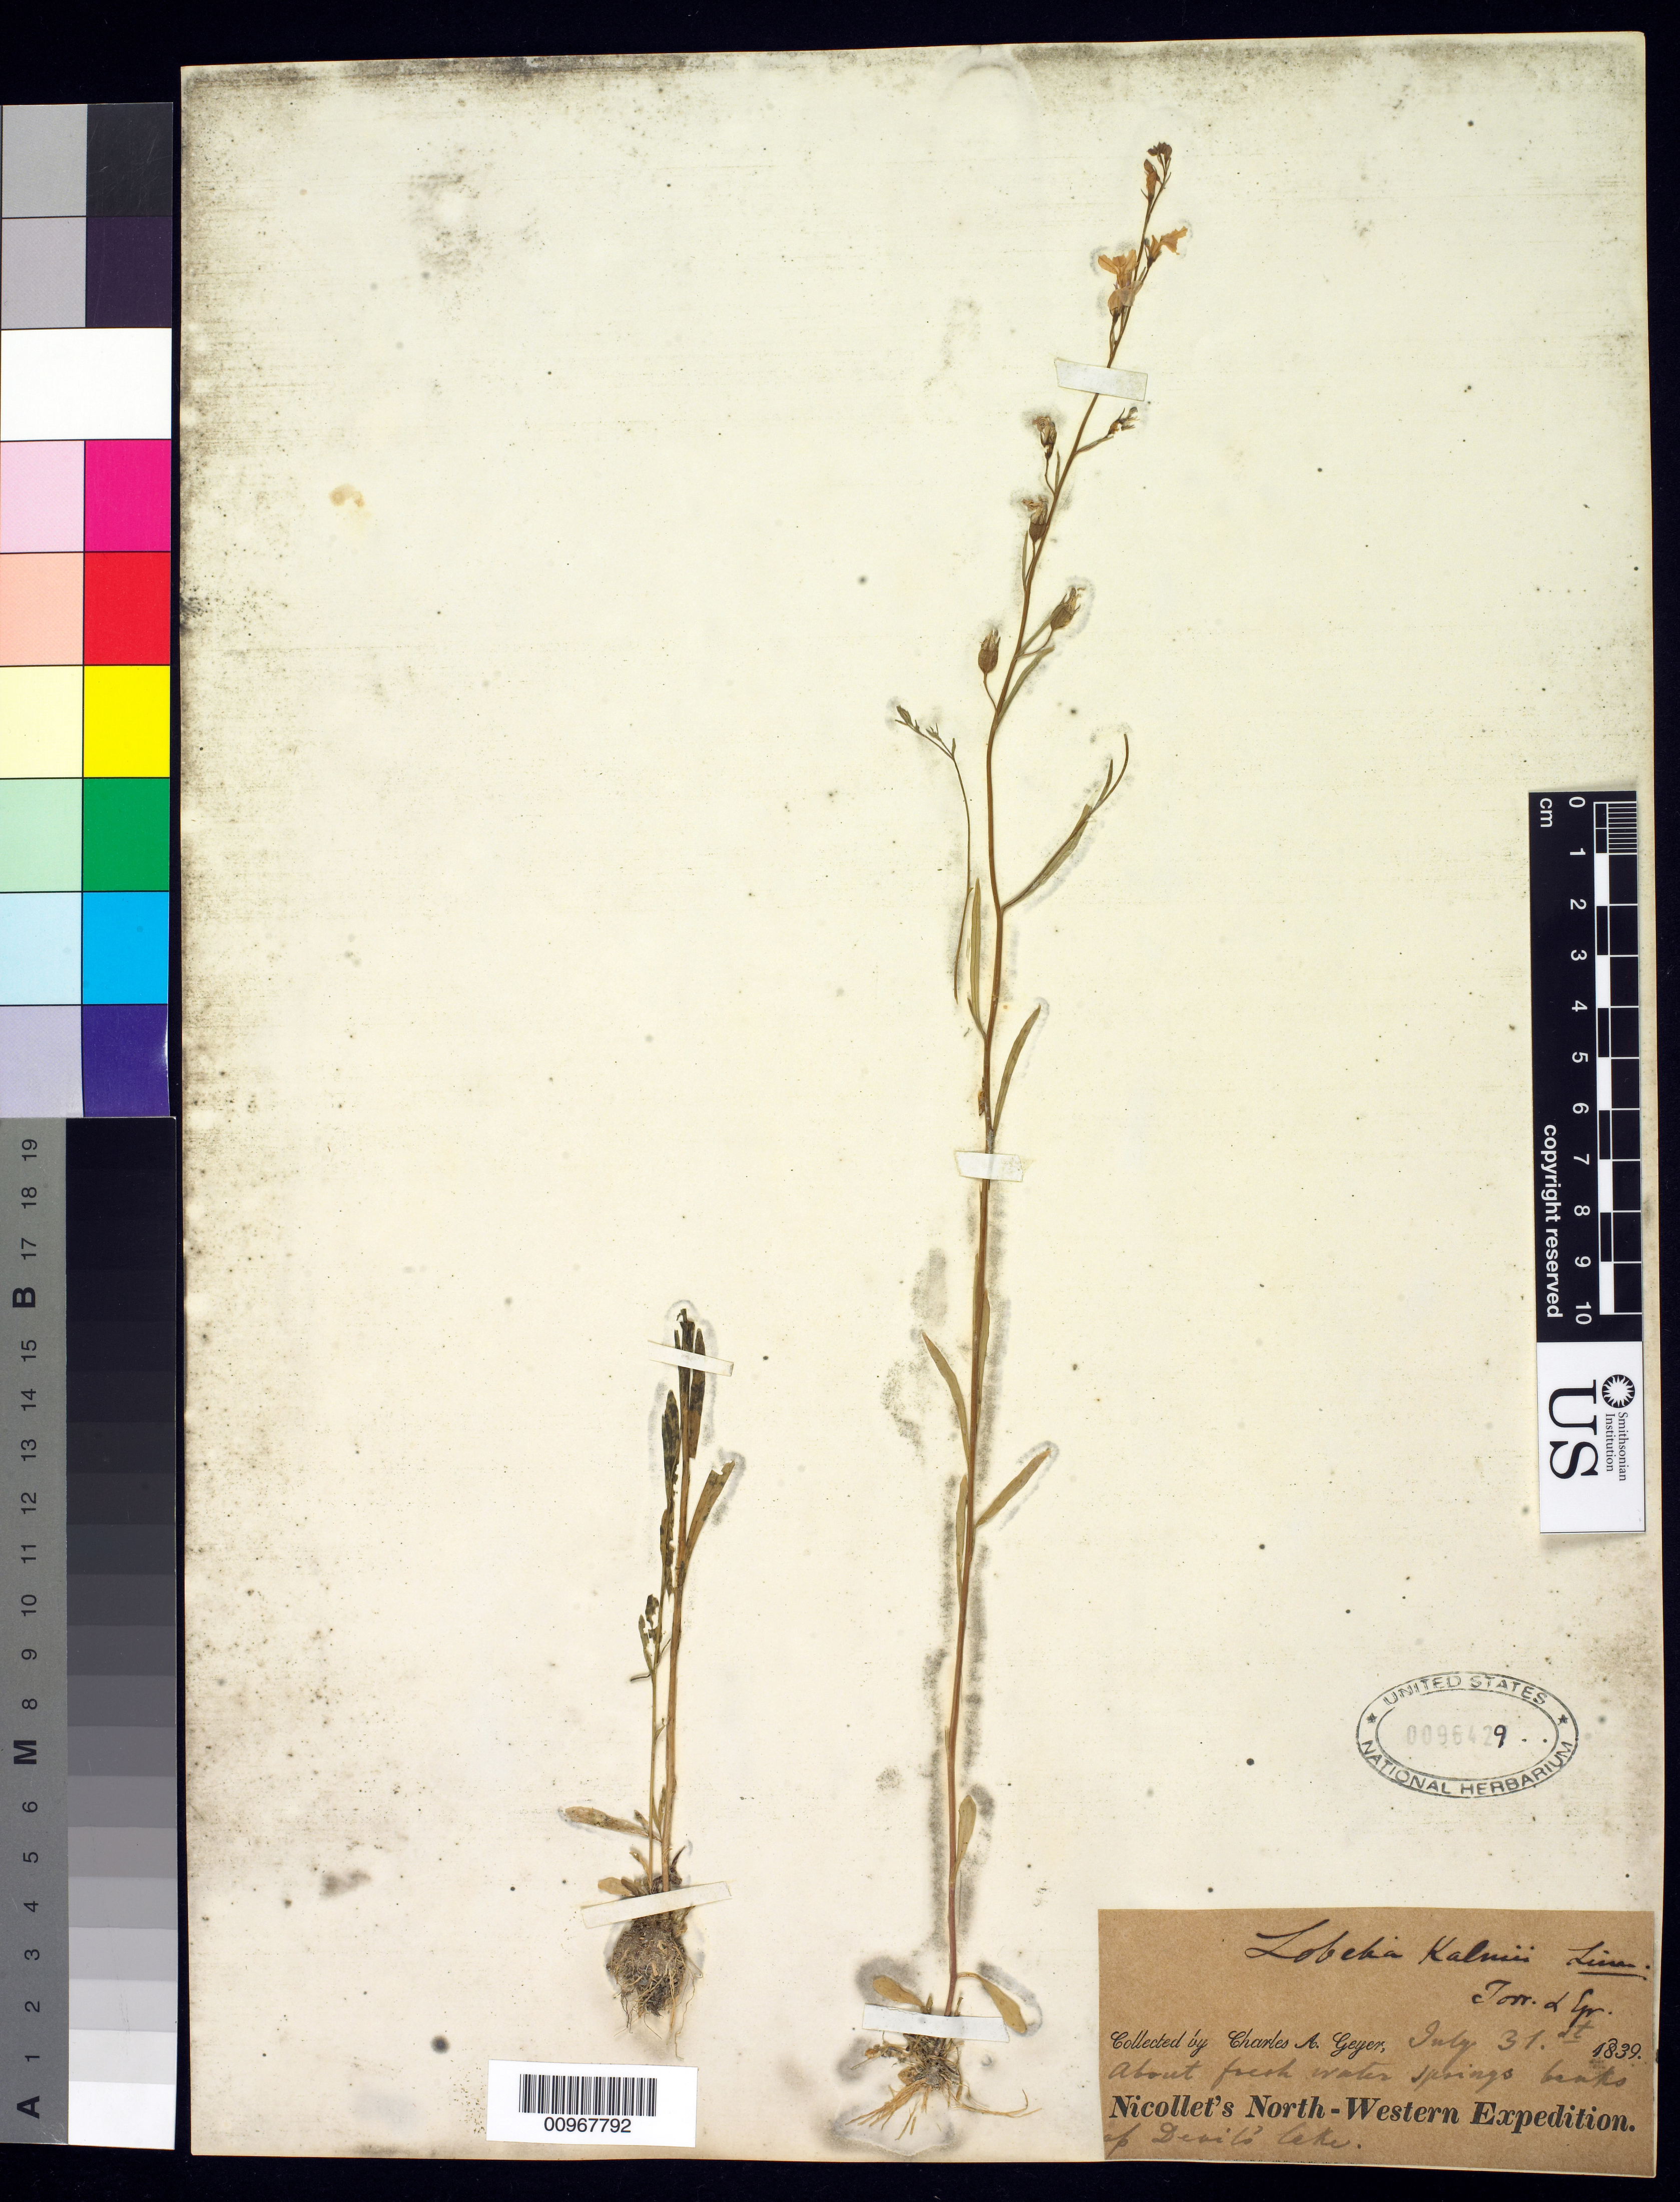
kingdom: Plantae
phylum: Tracheophyta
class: Magnoliopsida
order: Asterales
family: Campanulaceae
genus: Lobelia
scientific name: Lobelia kalmii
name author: L.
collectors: C. A. Geyer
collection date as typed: July 31st, 1839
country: United States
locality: About Devil's Lake.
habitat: about fresh water springs banks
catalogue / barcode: US 96429